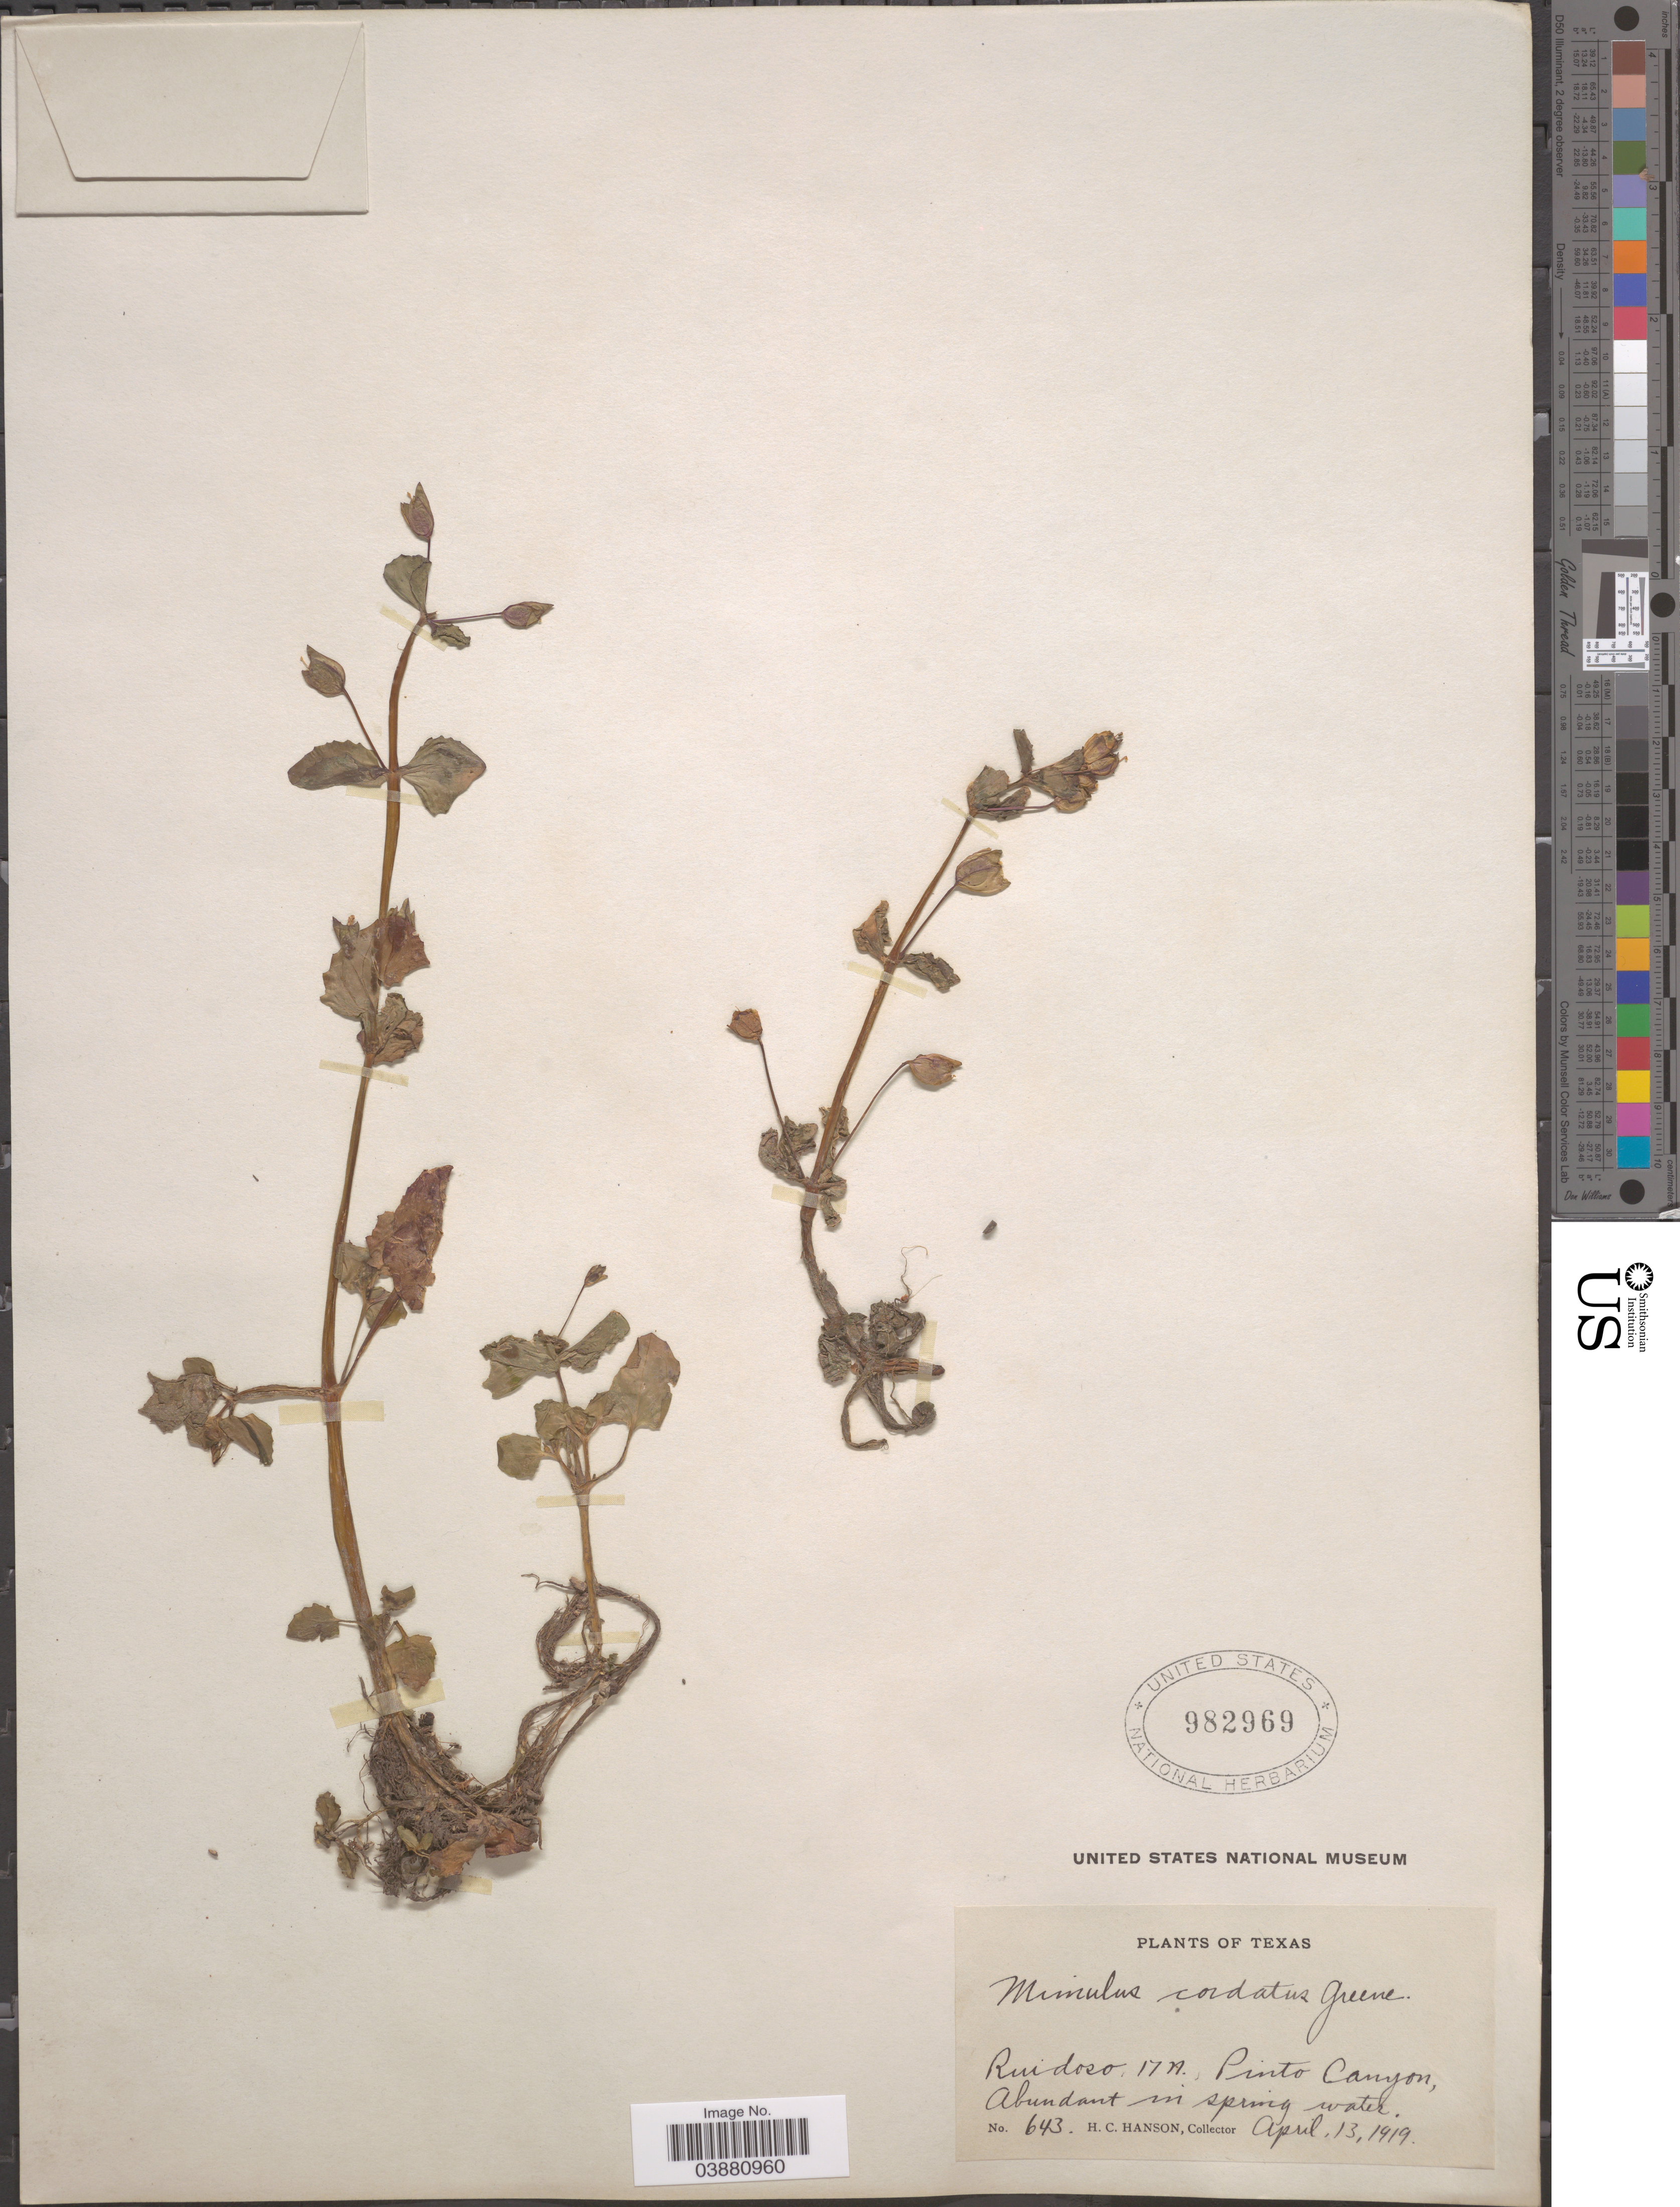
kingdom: Plantae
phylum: Tracheophyta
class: Magnoliopsida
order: Lamiales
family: Phrymaceae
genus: Mimulus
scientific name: Mimulus cordatus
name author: Greene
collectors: H. Hanson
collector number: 643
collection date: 1919-04-13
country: United States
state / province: Texas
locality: Ruidoso 17A. Pinto Canyon.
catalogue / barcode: US 982969